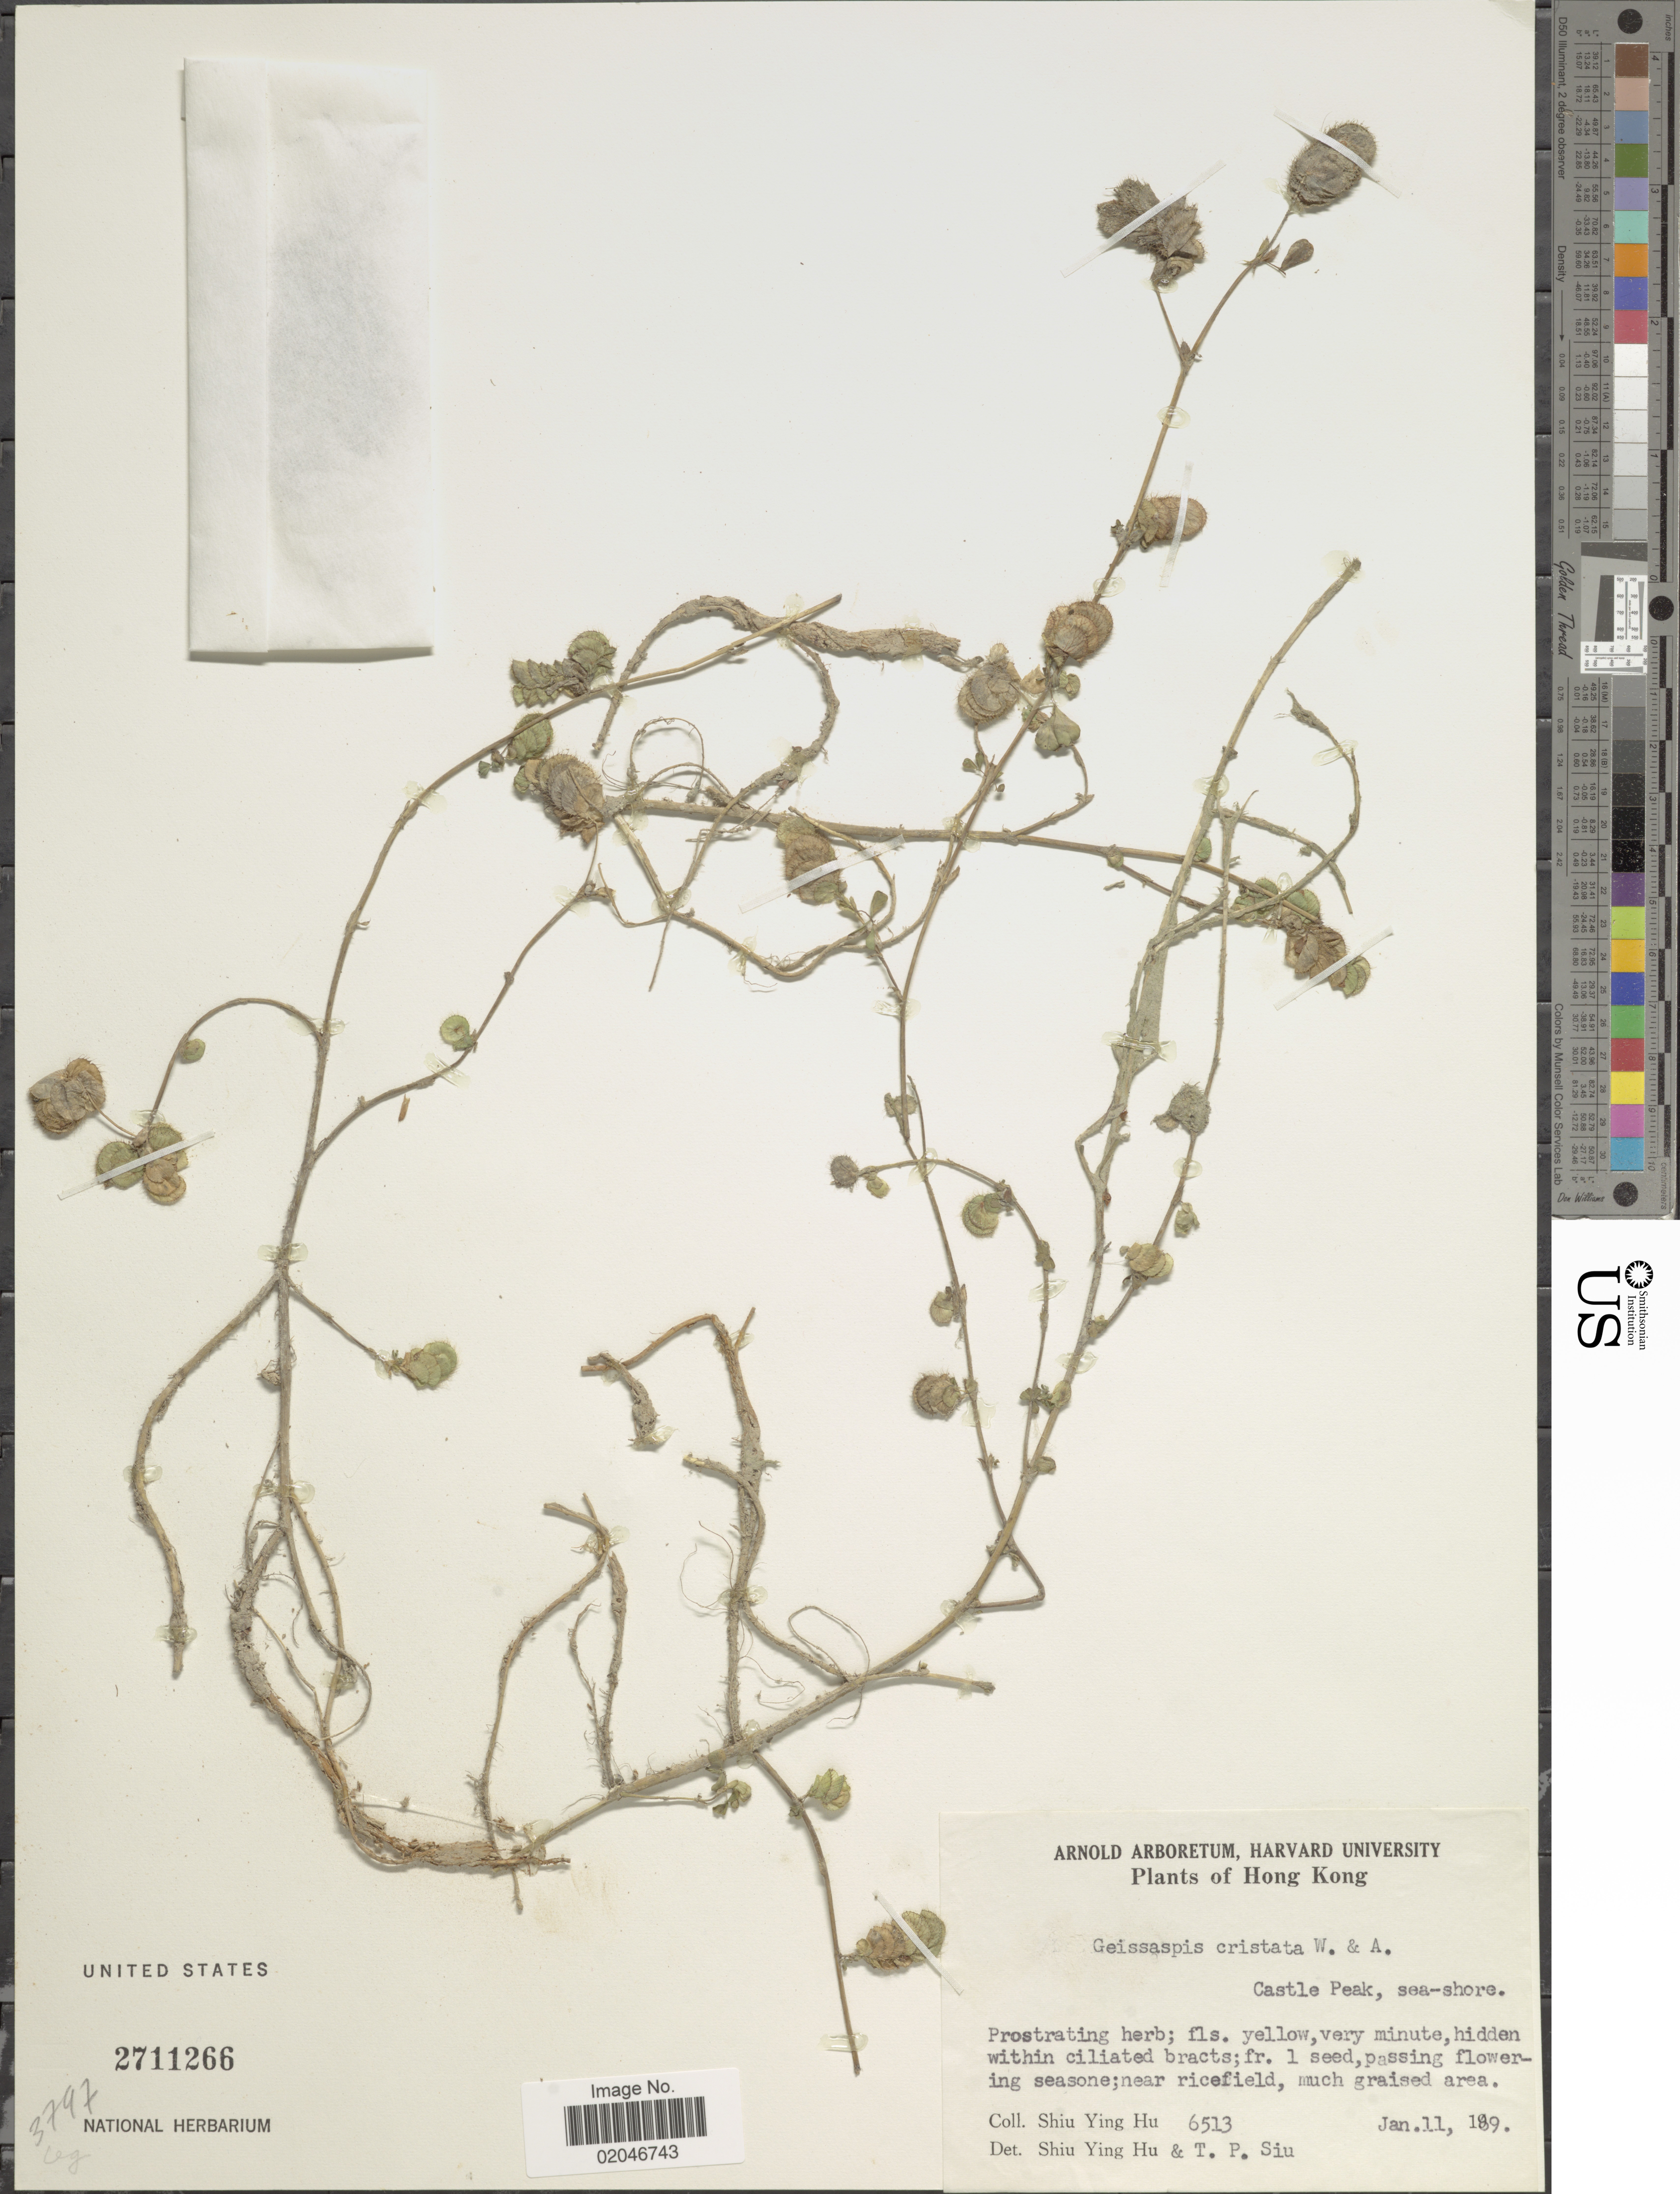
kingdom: Plantae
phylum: Tracheophyta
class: Magnoliopsida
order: Fabales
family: Fabaceae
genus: Geissaspis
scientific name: Geissaspis cristata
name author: Wight & Arn.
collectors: S. Y. Hu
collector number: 6513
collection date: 1869-01-11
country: China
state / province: Hong Kong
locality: Castle Peak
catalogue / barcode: US 2711266